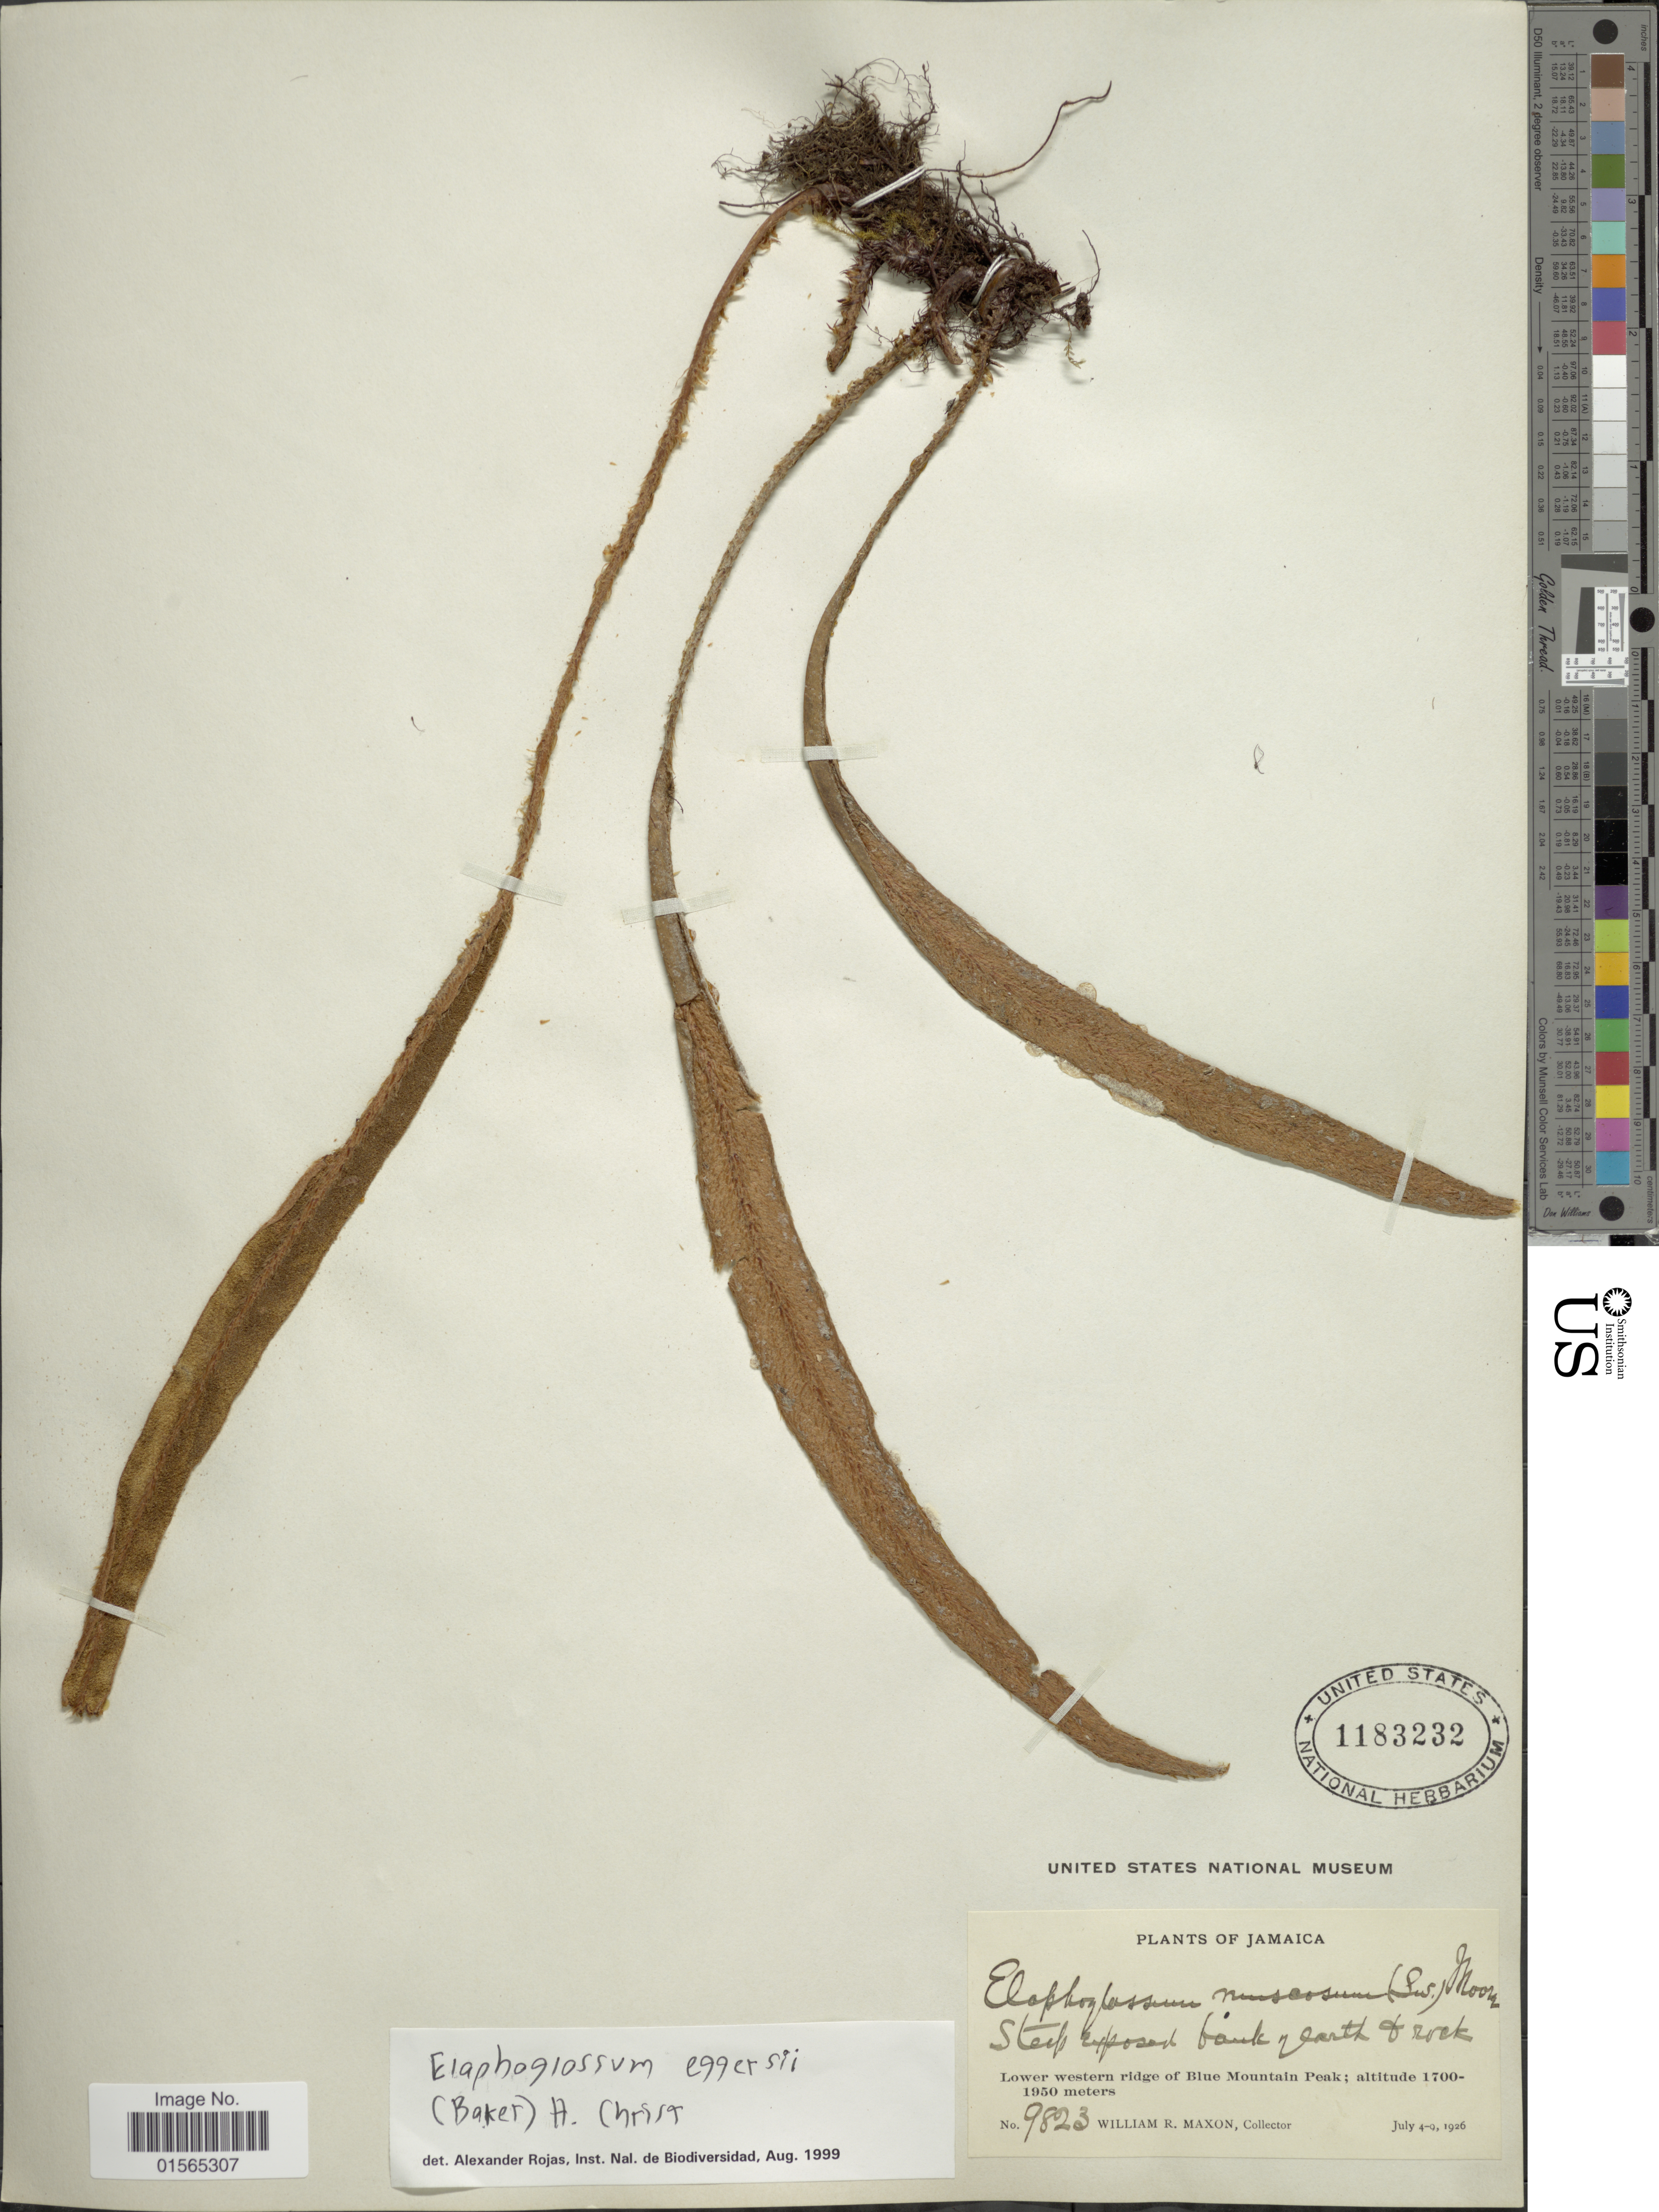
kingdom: Plantae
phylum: Tracheophyta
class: Polypodiopsida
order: Polypodiales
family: Dryopteridaceae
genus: Elaphoglossum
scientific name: Elaphoglossum eggersii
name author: (Baker) Christ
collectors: W. R. Maxon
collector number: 9823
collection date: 1926-07-04/1926-07-09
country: Jamaica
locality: Lower western ridge of Blue Mountain peak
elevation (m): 1700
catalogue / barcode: US 1183232